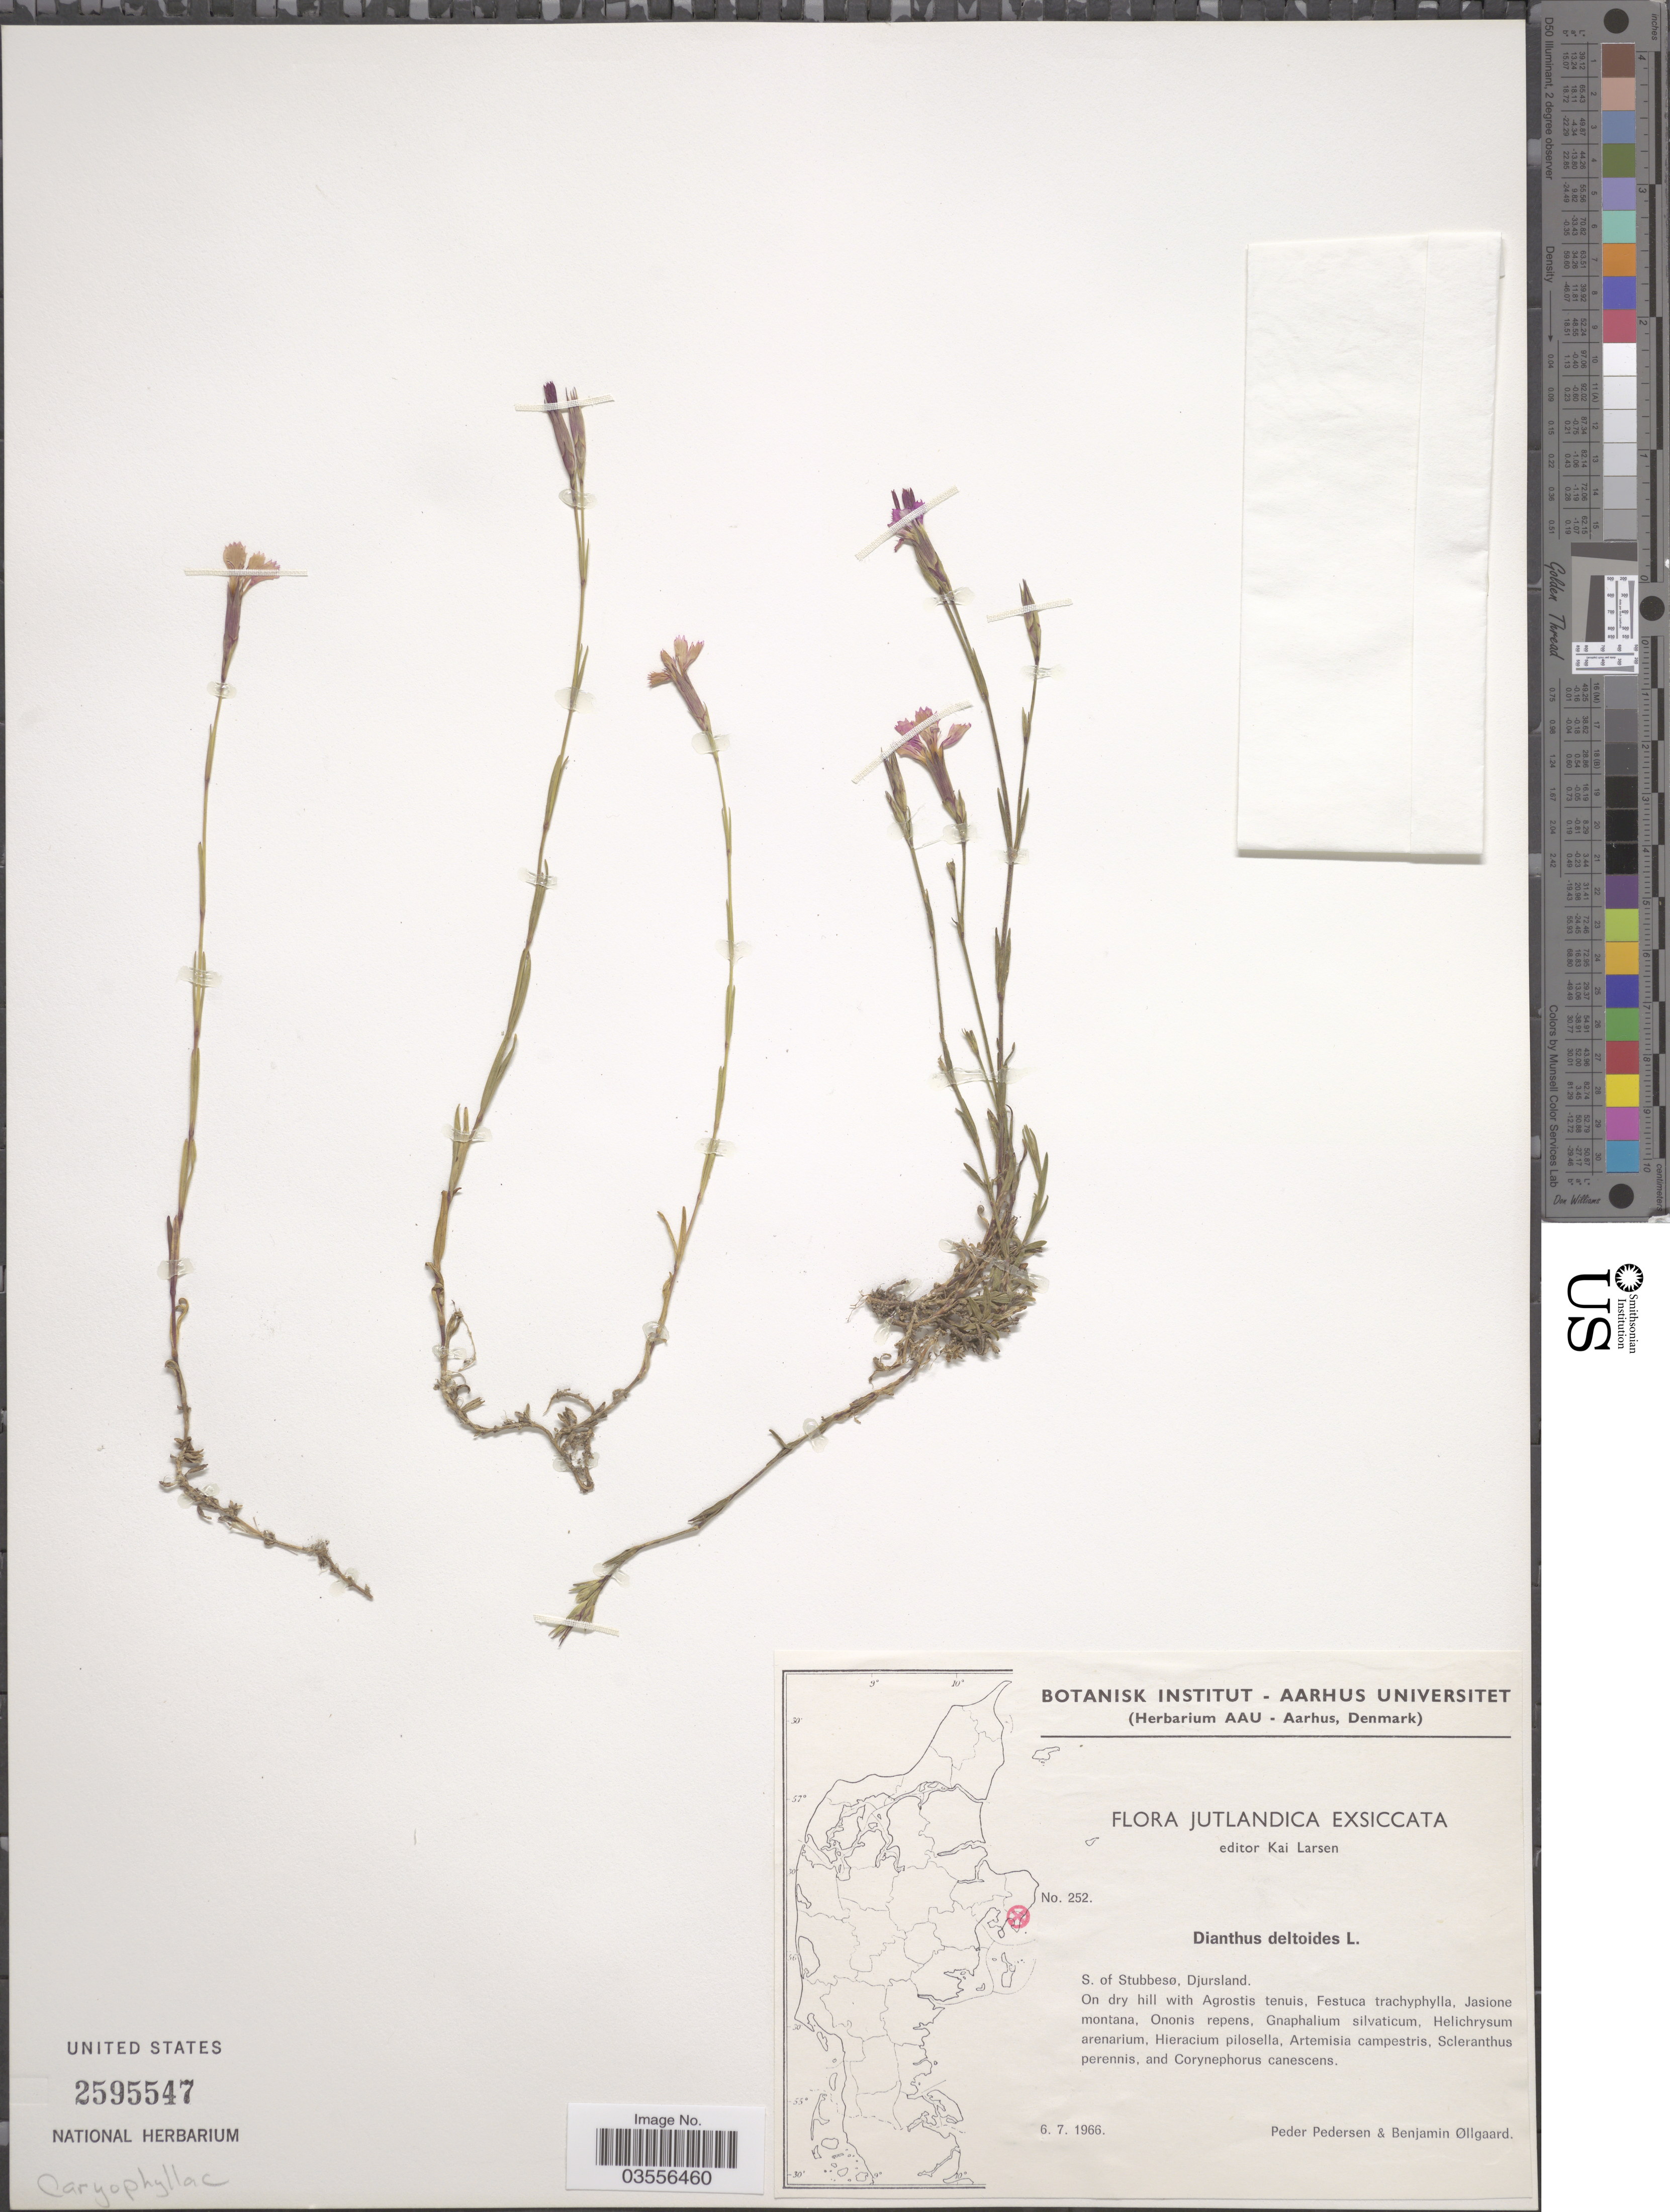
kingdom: Plantae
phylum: Tracheophyta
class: Magnoliopsida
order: Caryophyllales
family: Caryophyllaceae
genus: Dianthus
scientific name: Dianthus deltoides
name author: L.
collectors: P. Pedersen & B. Øllgaard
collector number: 252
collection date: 1966-07-06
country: Denmark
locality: Jutlandica. S. of Stubbesø, Djursland.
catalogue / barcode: US 2595547